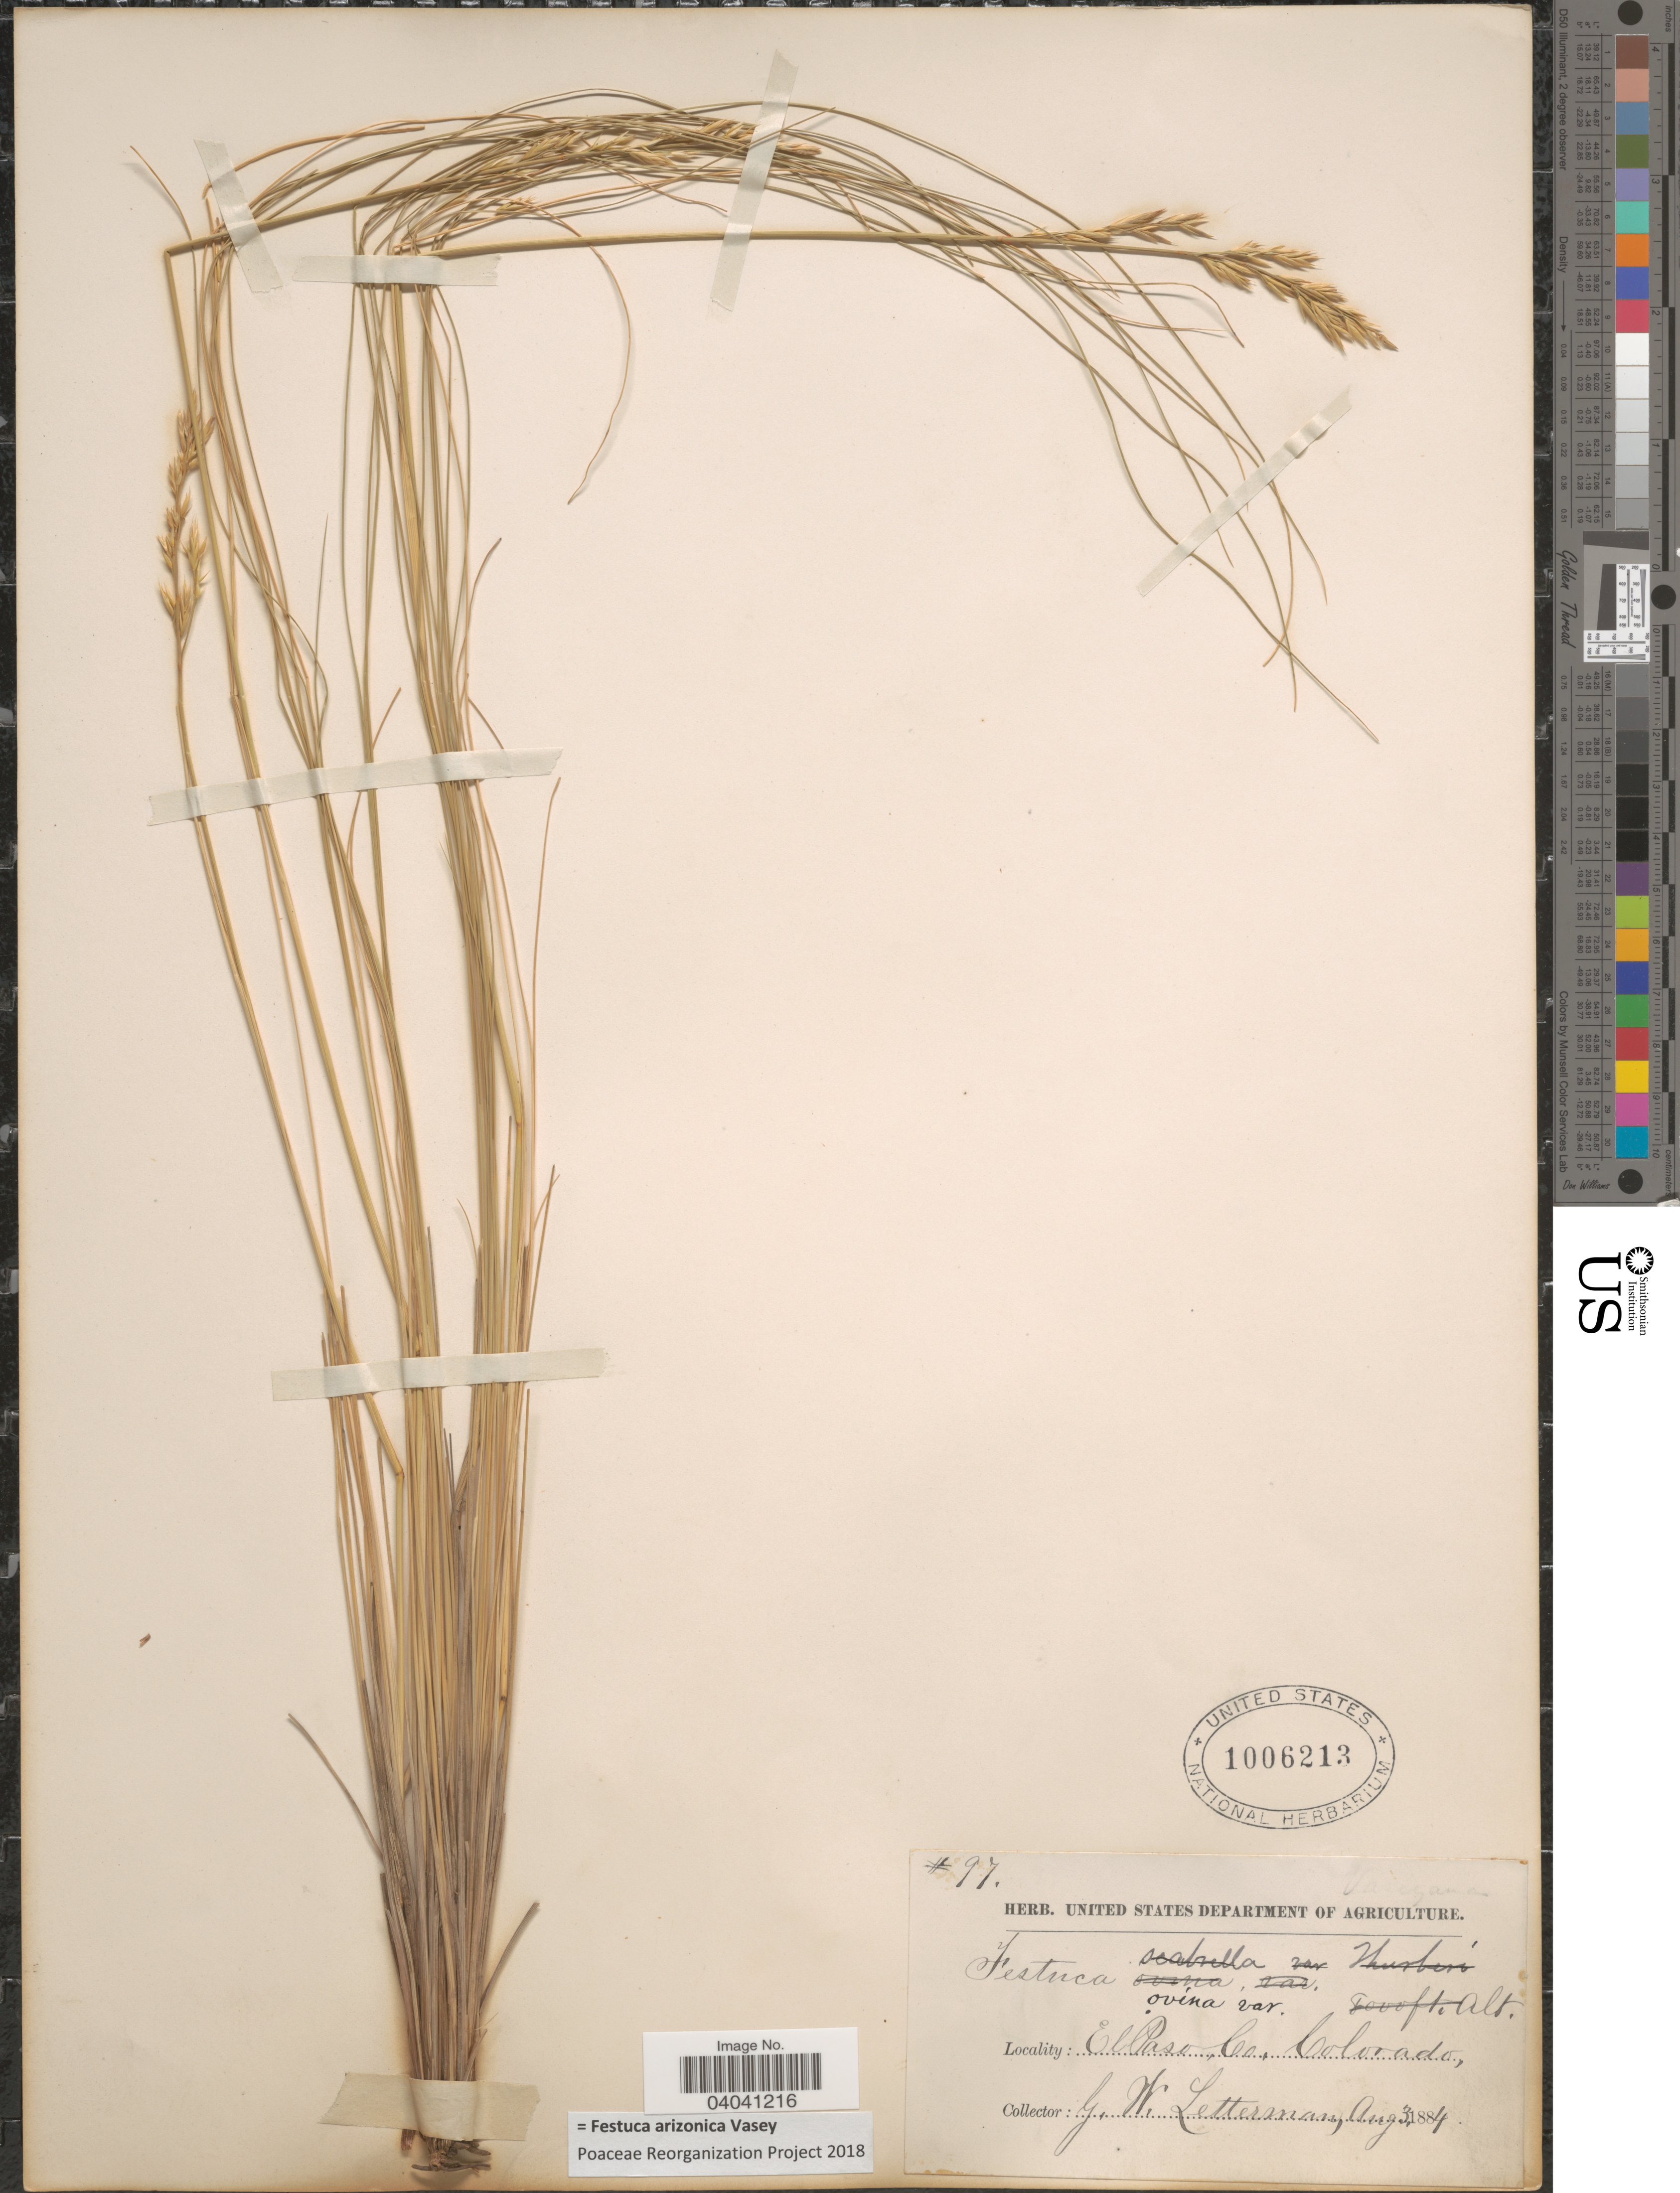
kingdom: Plantae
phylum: Tracheophyta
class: Liliopsida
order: Poales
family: Poaceae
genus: Festuca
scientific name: Festuca arizonica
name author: Vasey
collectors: G. W. Letterman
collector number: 97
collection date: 1884-08-03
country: United States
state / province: Colorado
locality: El Paso Co.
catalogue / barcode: US 1006213